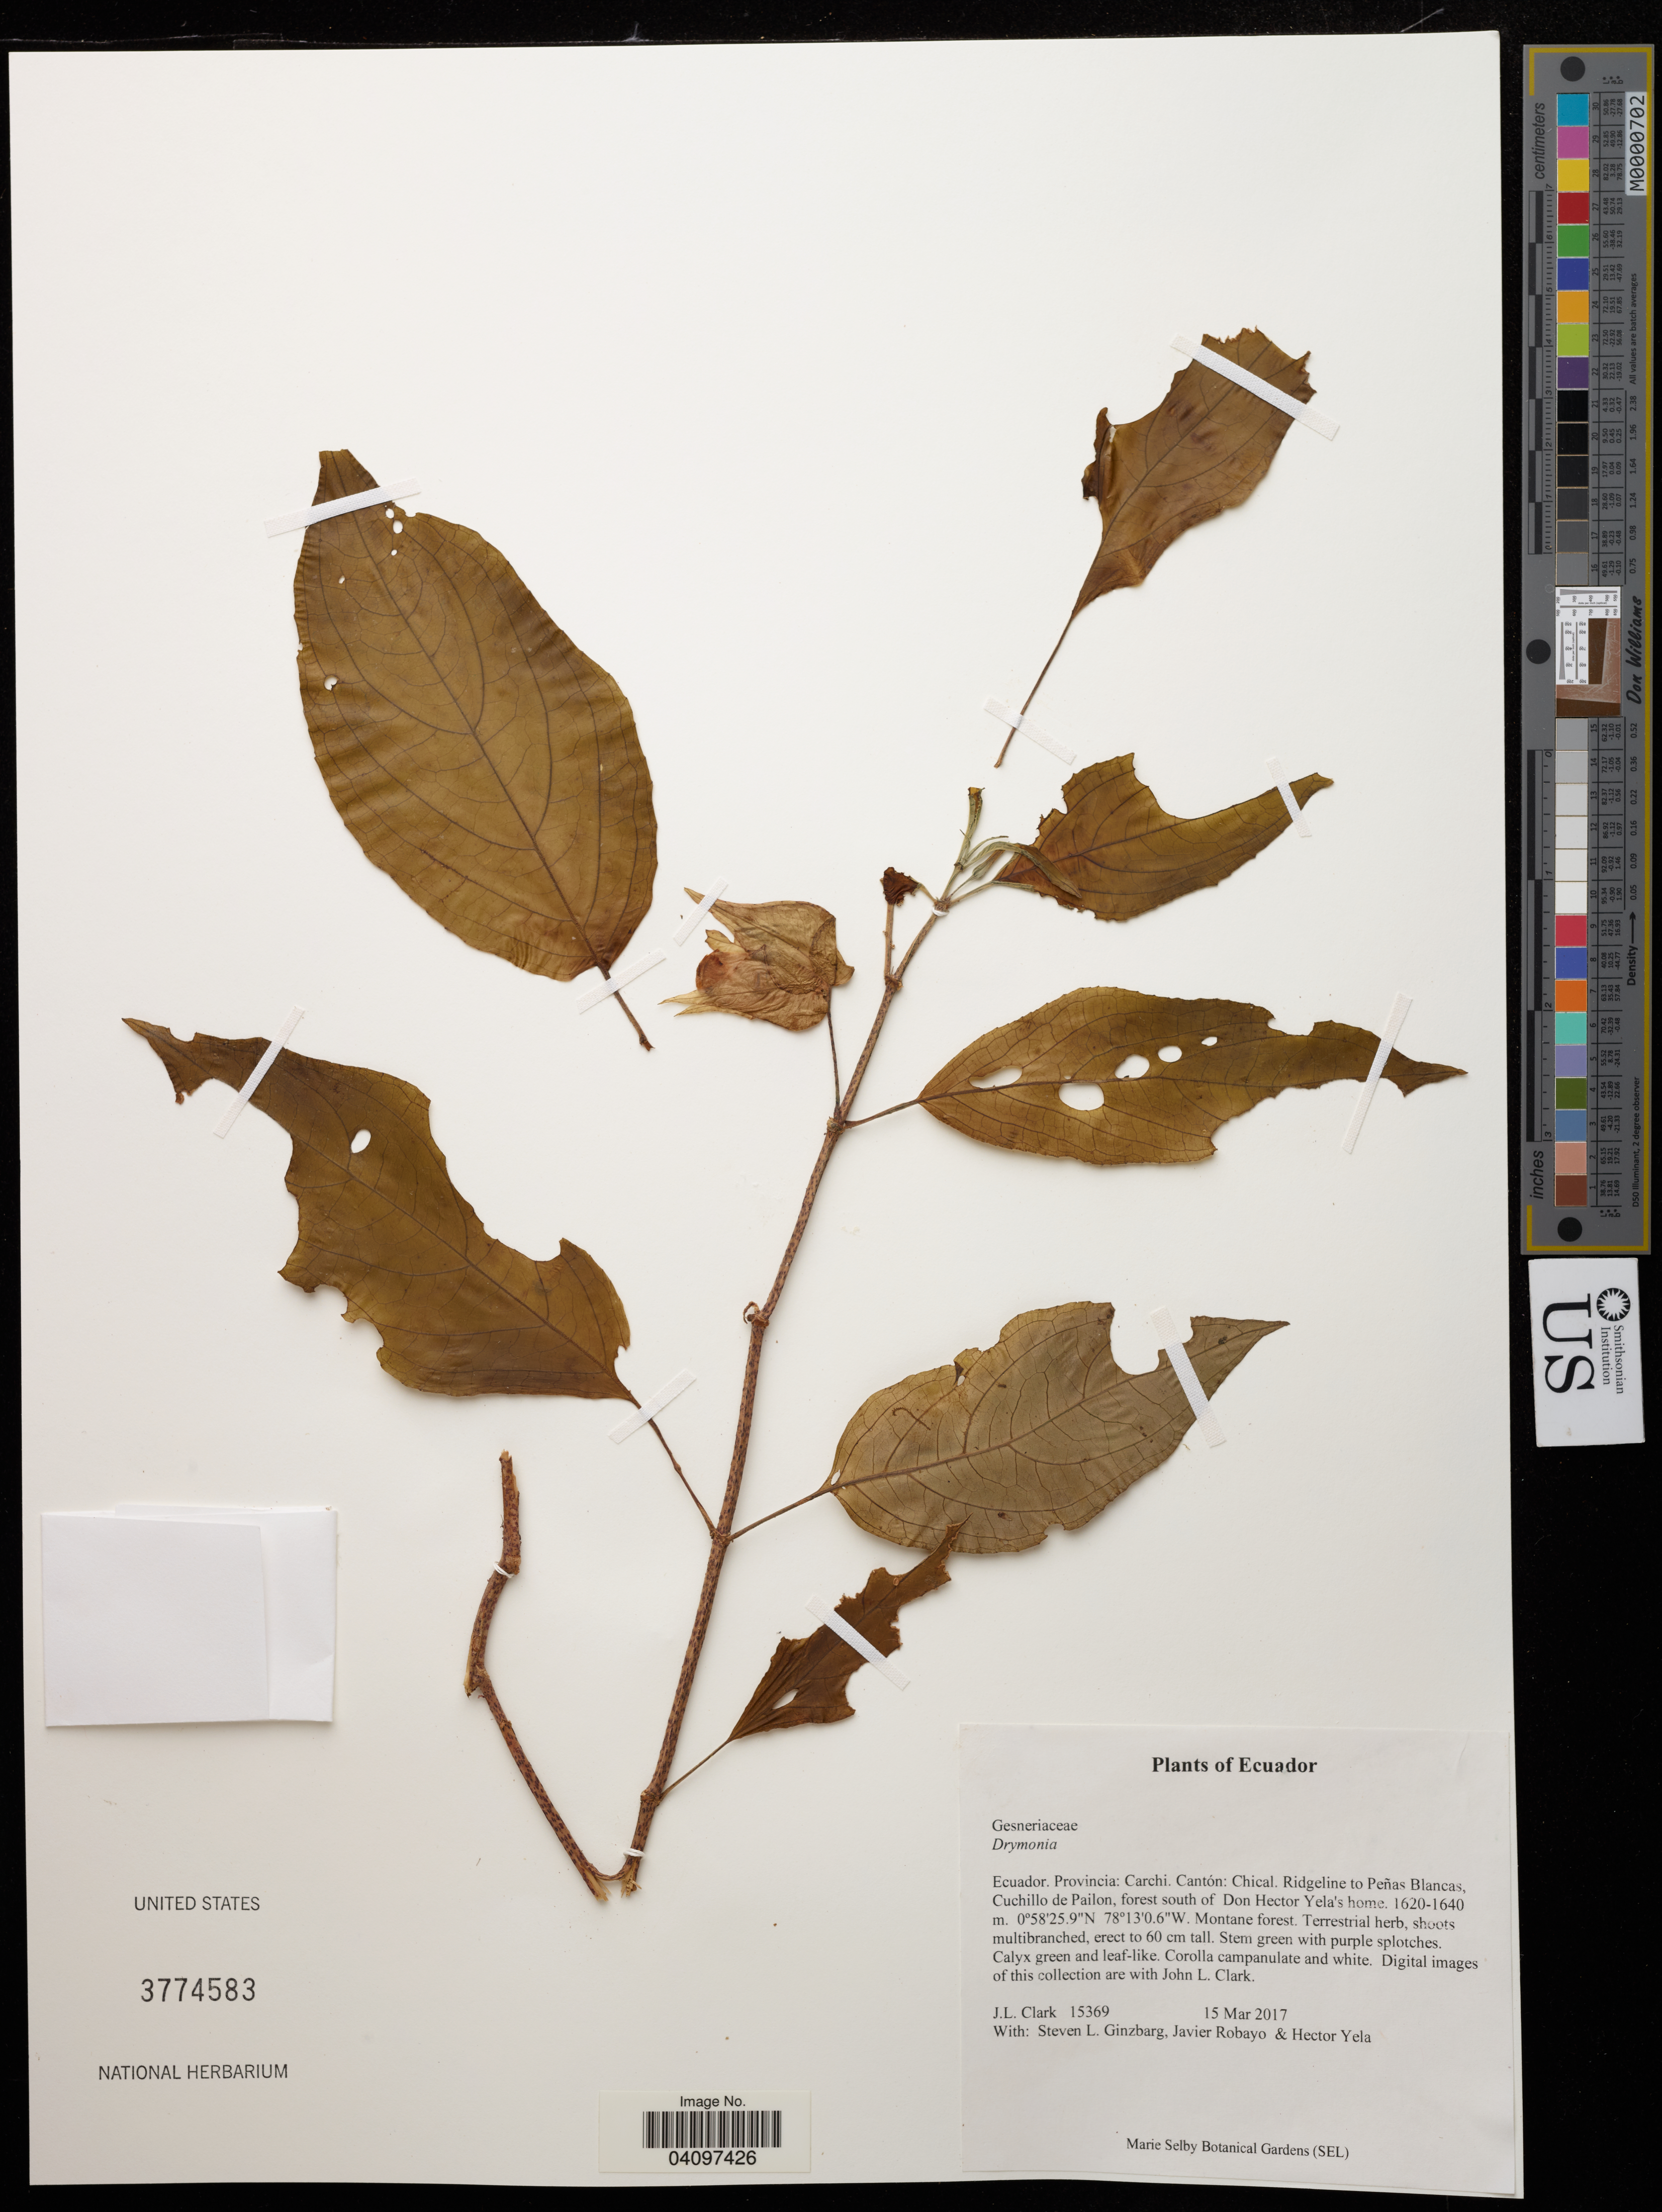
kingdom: Plantae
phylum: Tracheophyta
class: Magnoliopsida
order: Lamiales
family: Gesneriaceae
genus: Drymonia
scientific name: Drymonia sp.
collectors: J. L. Clark, S. Ginzbarg & J. Robayo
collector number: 15369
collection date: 2017-03-15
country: Ecuador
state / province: Carchi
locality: Cantón: Chical. Ridgeline to Peñas Blancas, Cuchillo de Pailon, forest south of Don Hector Yela's home.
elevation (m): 1620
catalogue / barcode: US 3774583